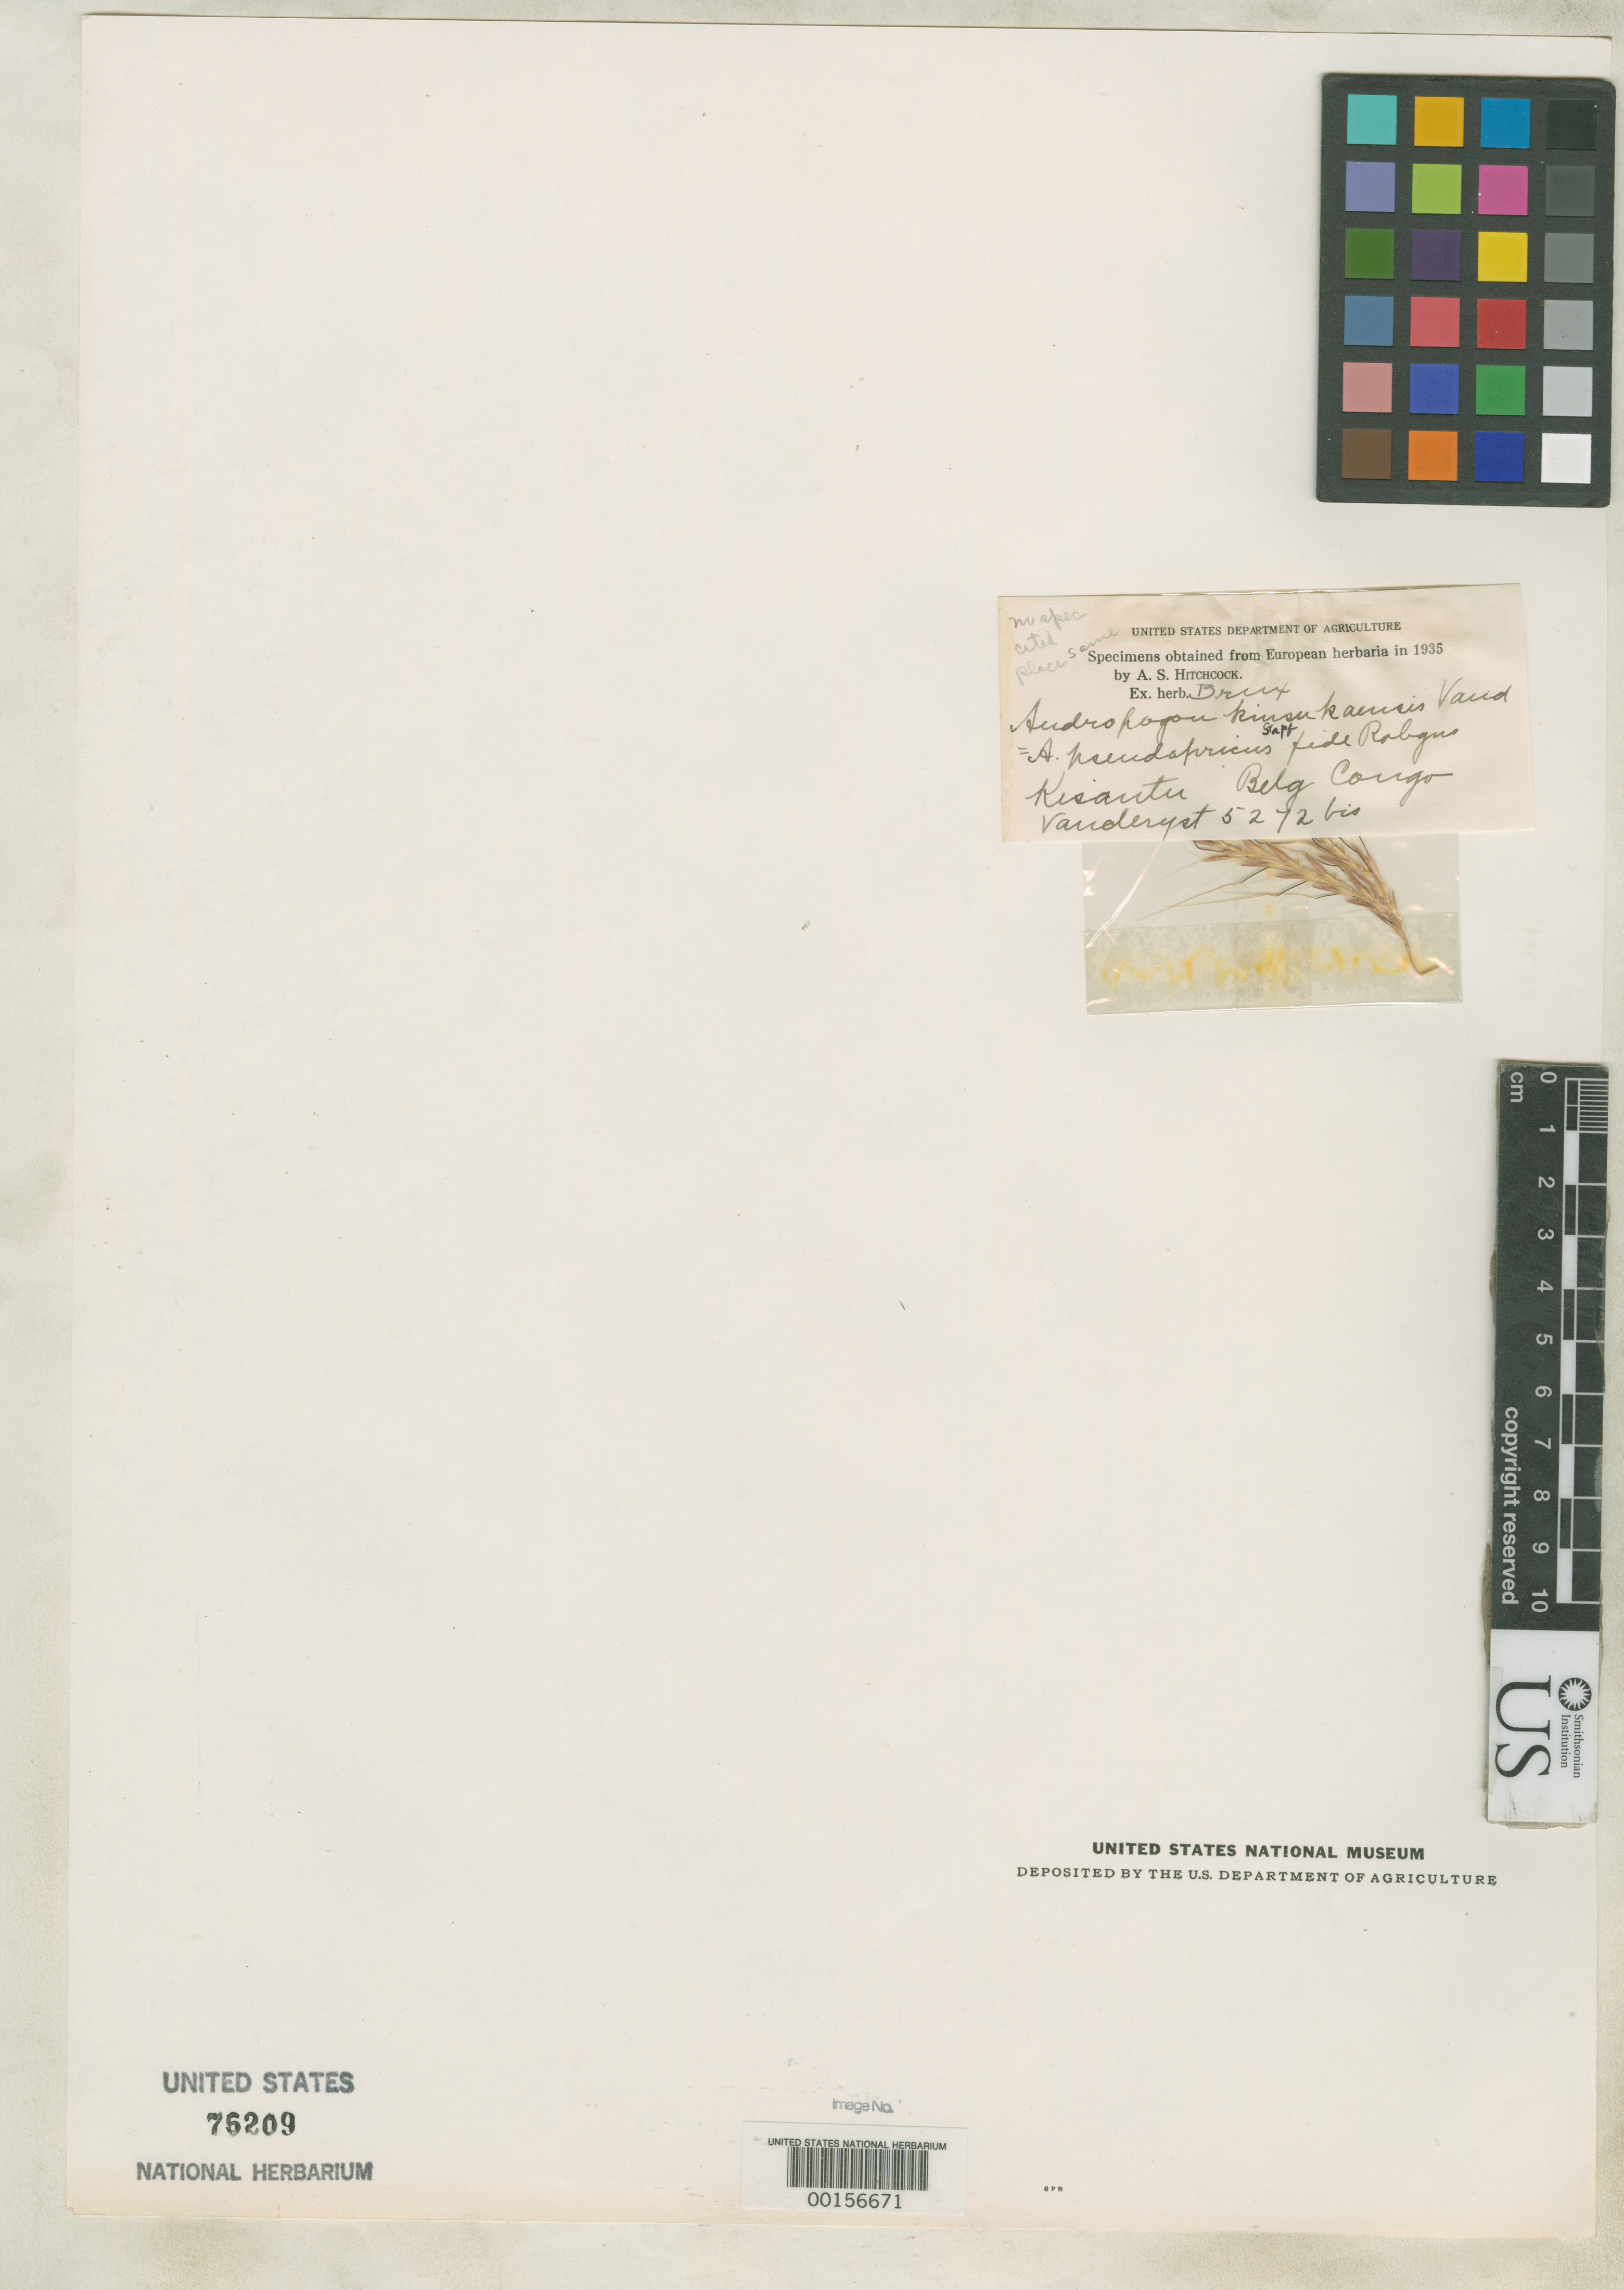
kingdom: Plantae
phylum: Tracheophyta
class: Liliopsida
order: Poales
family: Poaceae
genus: Andropogon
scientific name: Andropogon kinsukaensis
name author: Vanderyst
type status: Type Fragment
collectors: H. J. R. Vanderyst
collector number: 5272 bis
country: Congo, Democratic Republic of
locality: Kisantu, Kiduma.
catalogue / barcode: US 76209